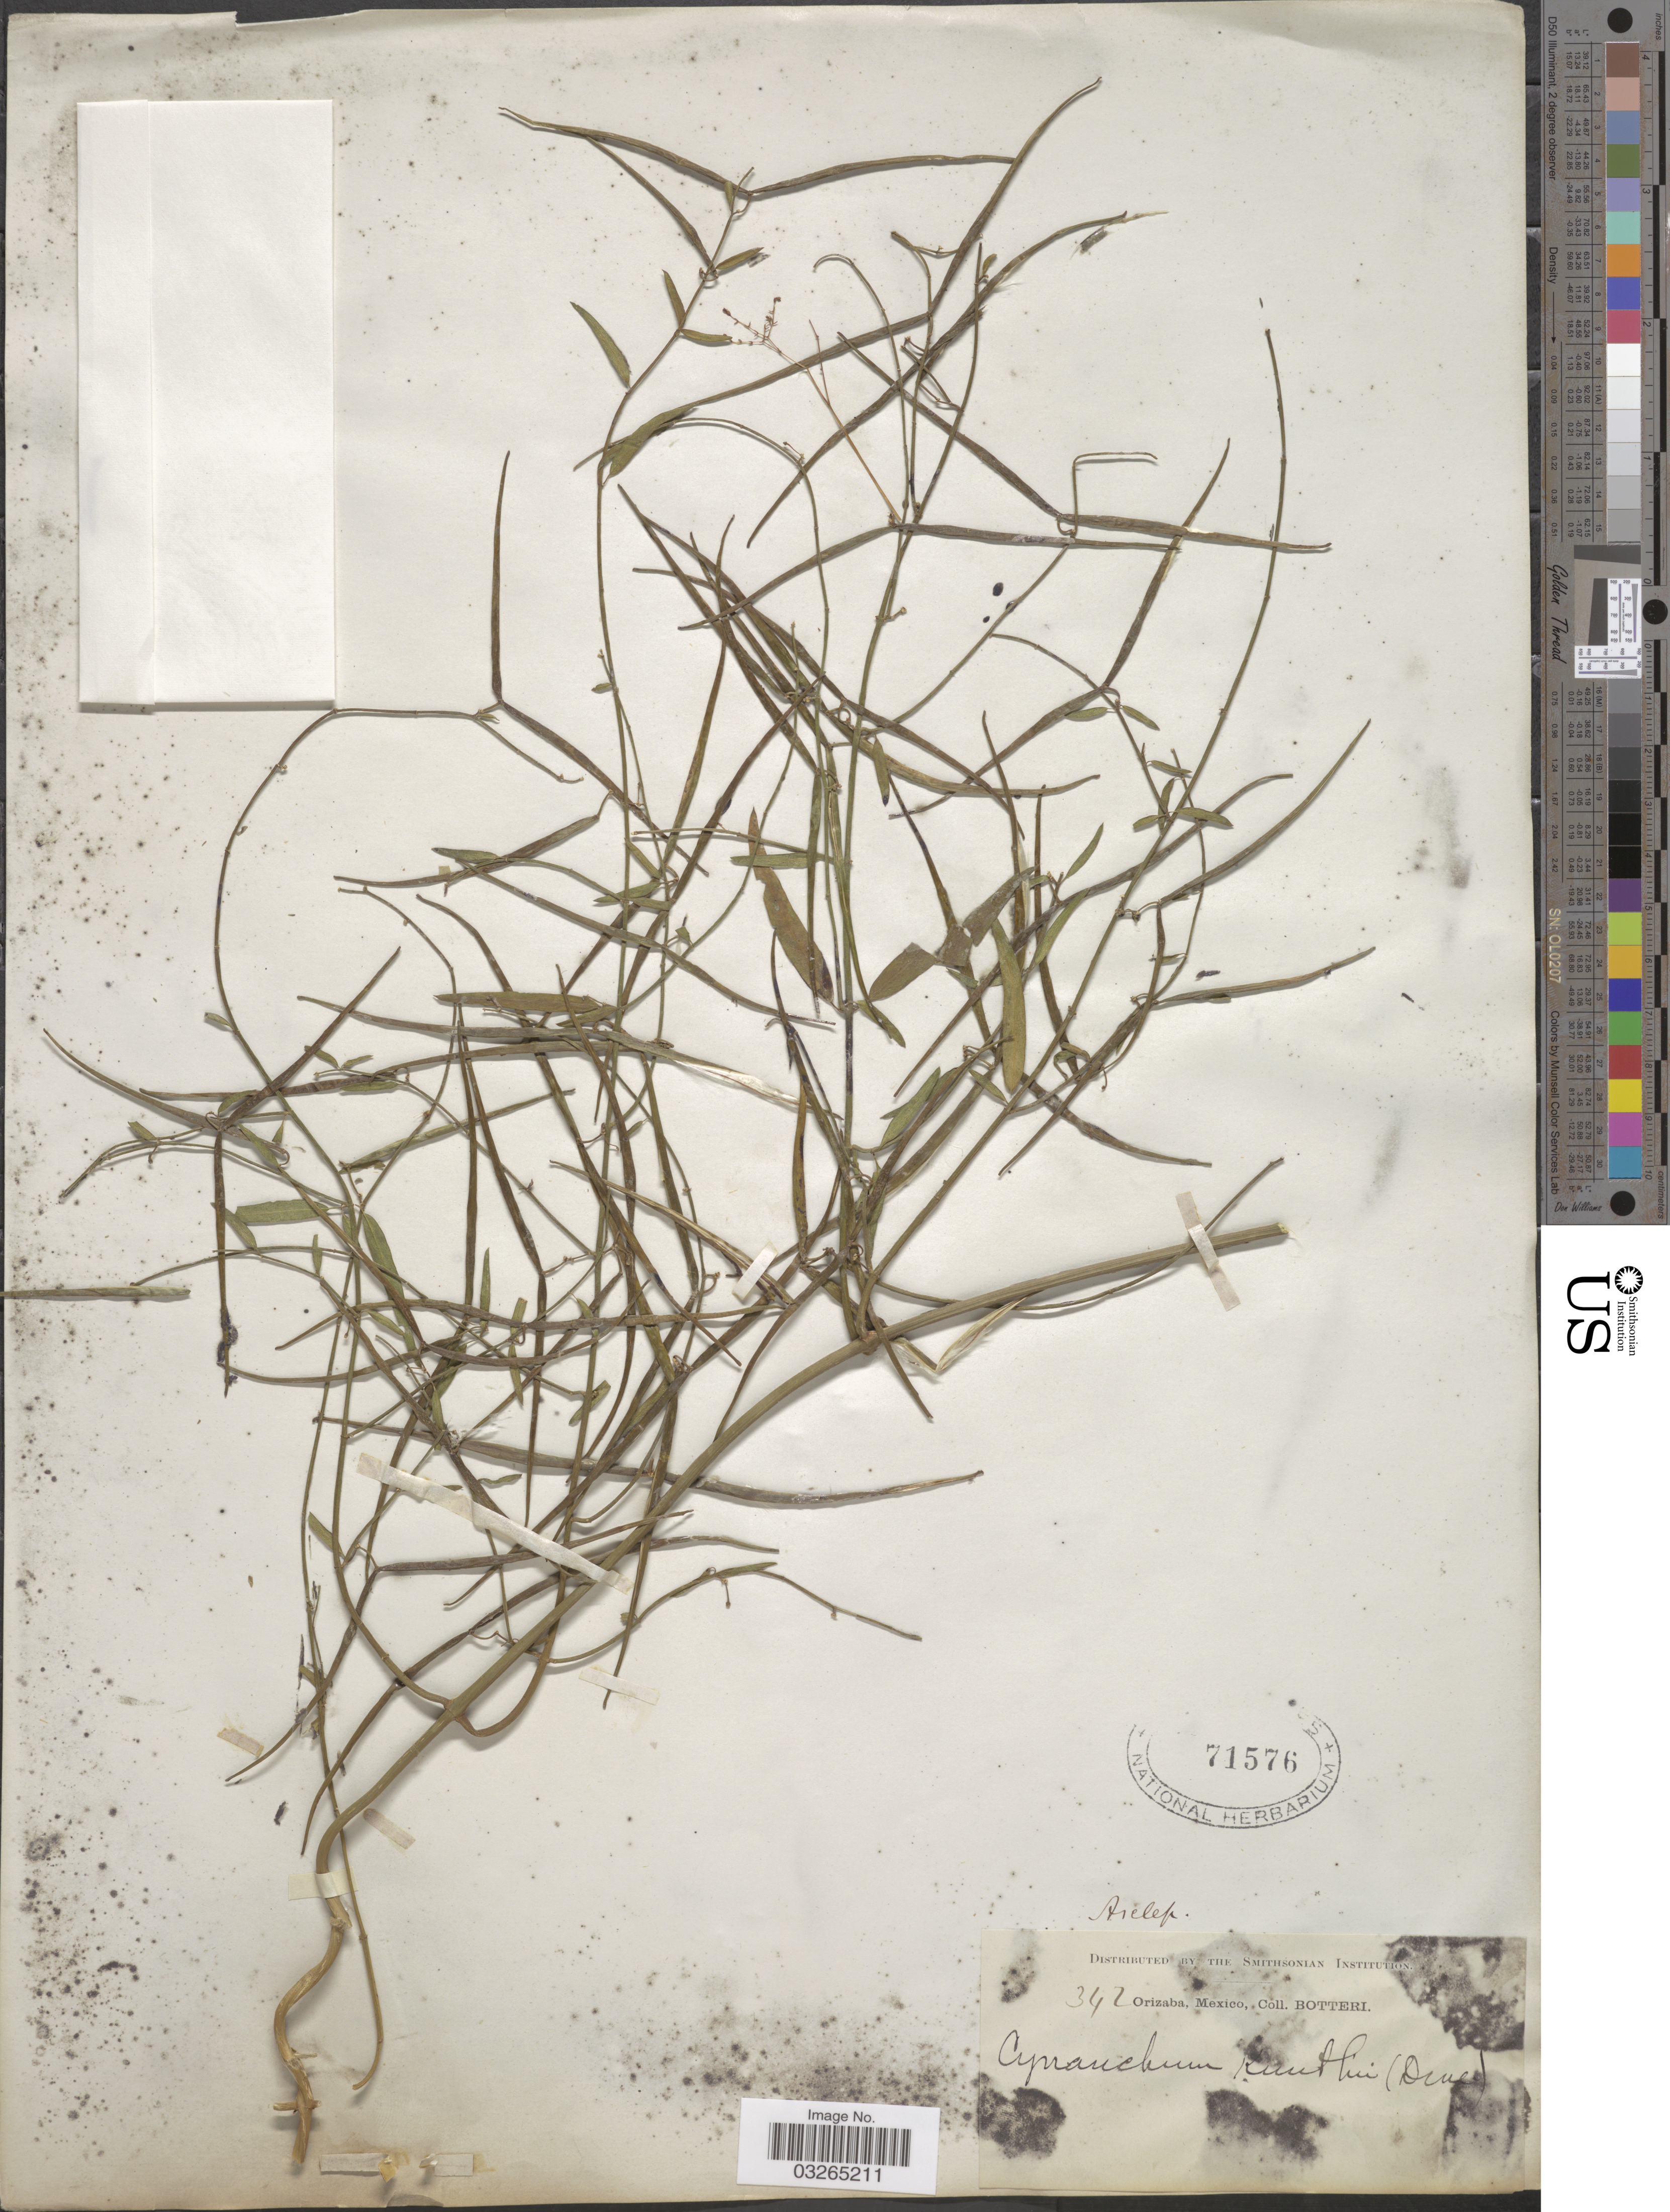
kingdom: Plantae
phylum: Tracheophyta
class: Magnoliopsida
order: Gentianales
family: Apocynaceae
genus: Orthosia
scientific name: Orthosia angustifolia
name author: (Turcz.) Liede & Meve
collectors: -. Botteri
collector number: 342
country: Mexico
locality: Orizaba.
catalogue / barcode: US 71576